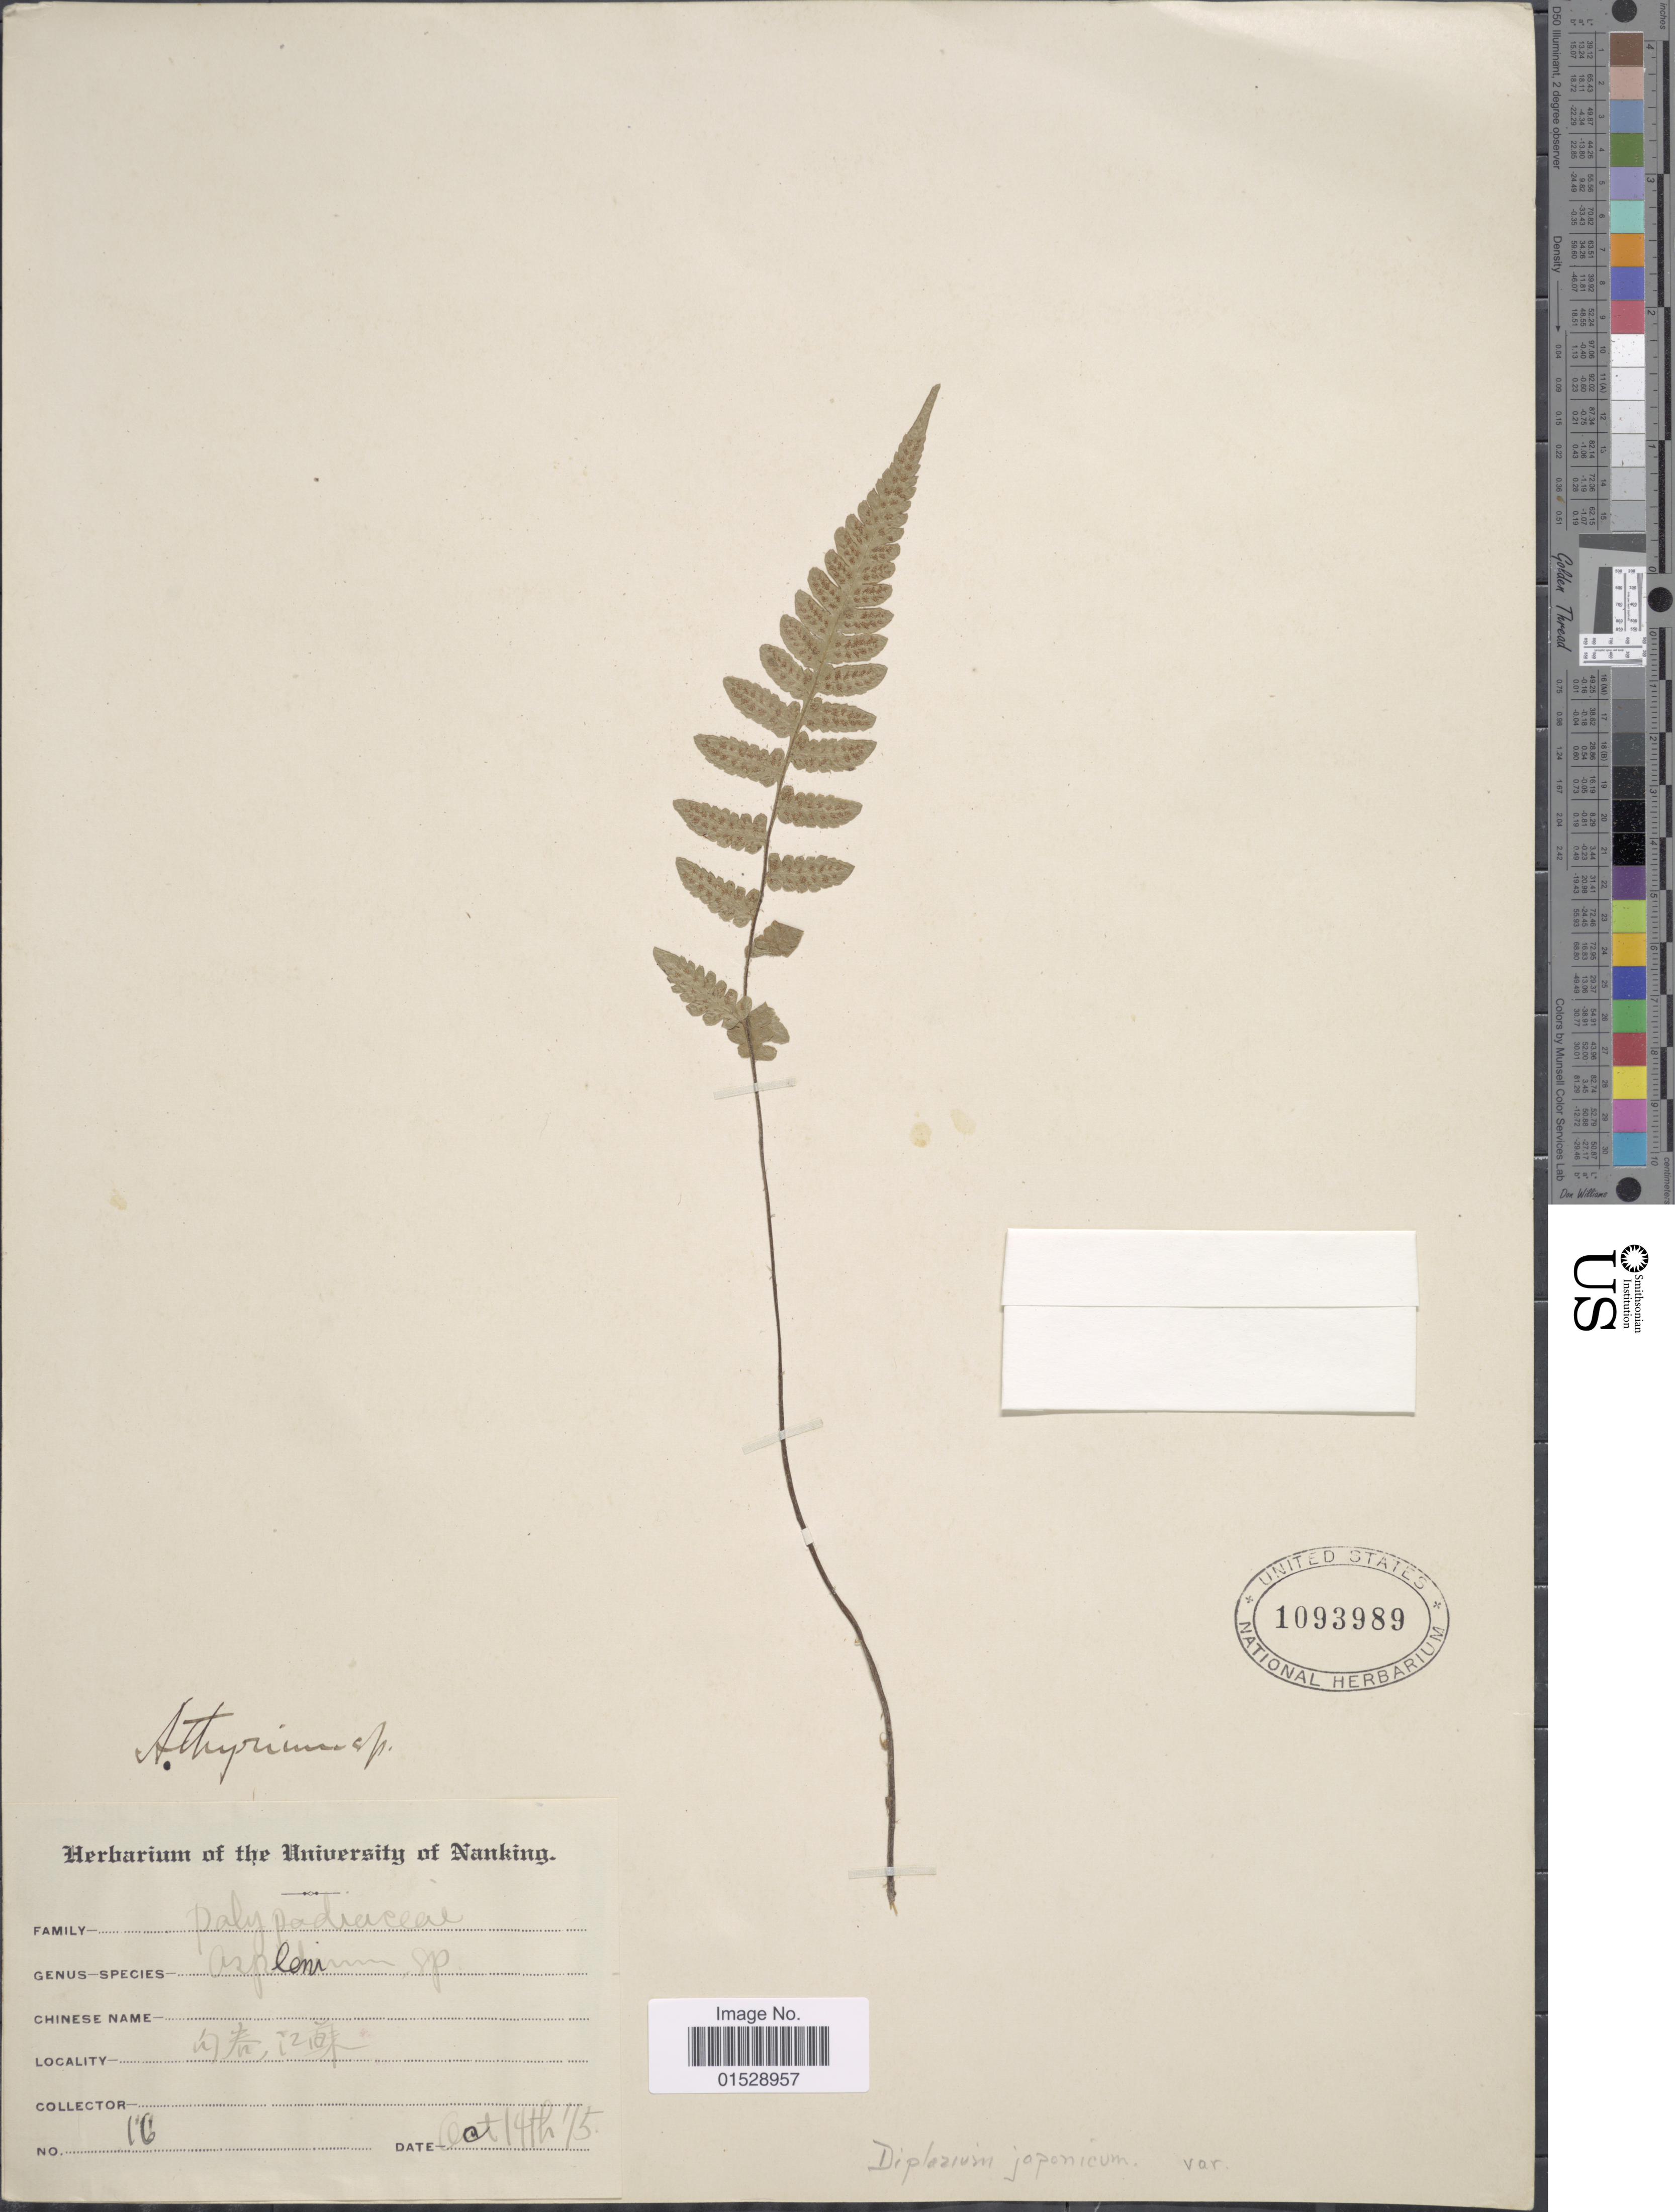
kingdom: Plantae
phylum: Tracheophyta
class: Polypodiopsida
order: Polypodiales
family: Athyriaceae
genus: Deparia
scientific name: Deparia japonica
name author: (Thunb.) M. Kato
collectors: Nanking University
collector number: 16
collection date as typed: Transcribed d/m/y: 14/10/15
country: China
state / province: Jiangsu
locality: Jurong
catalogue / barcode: US 1093989